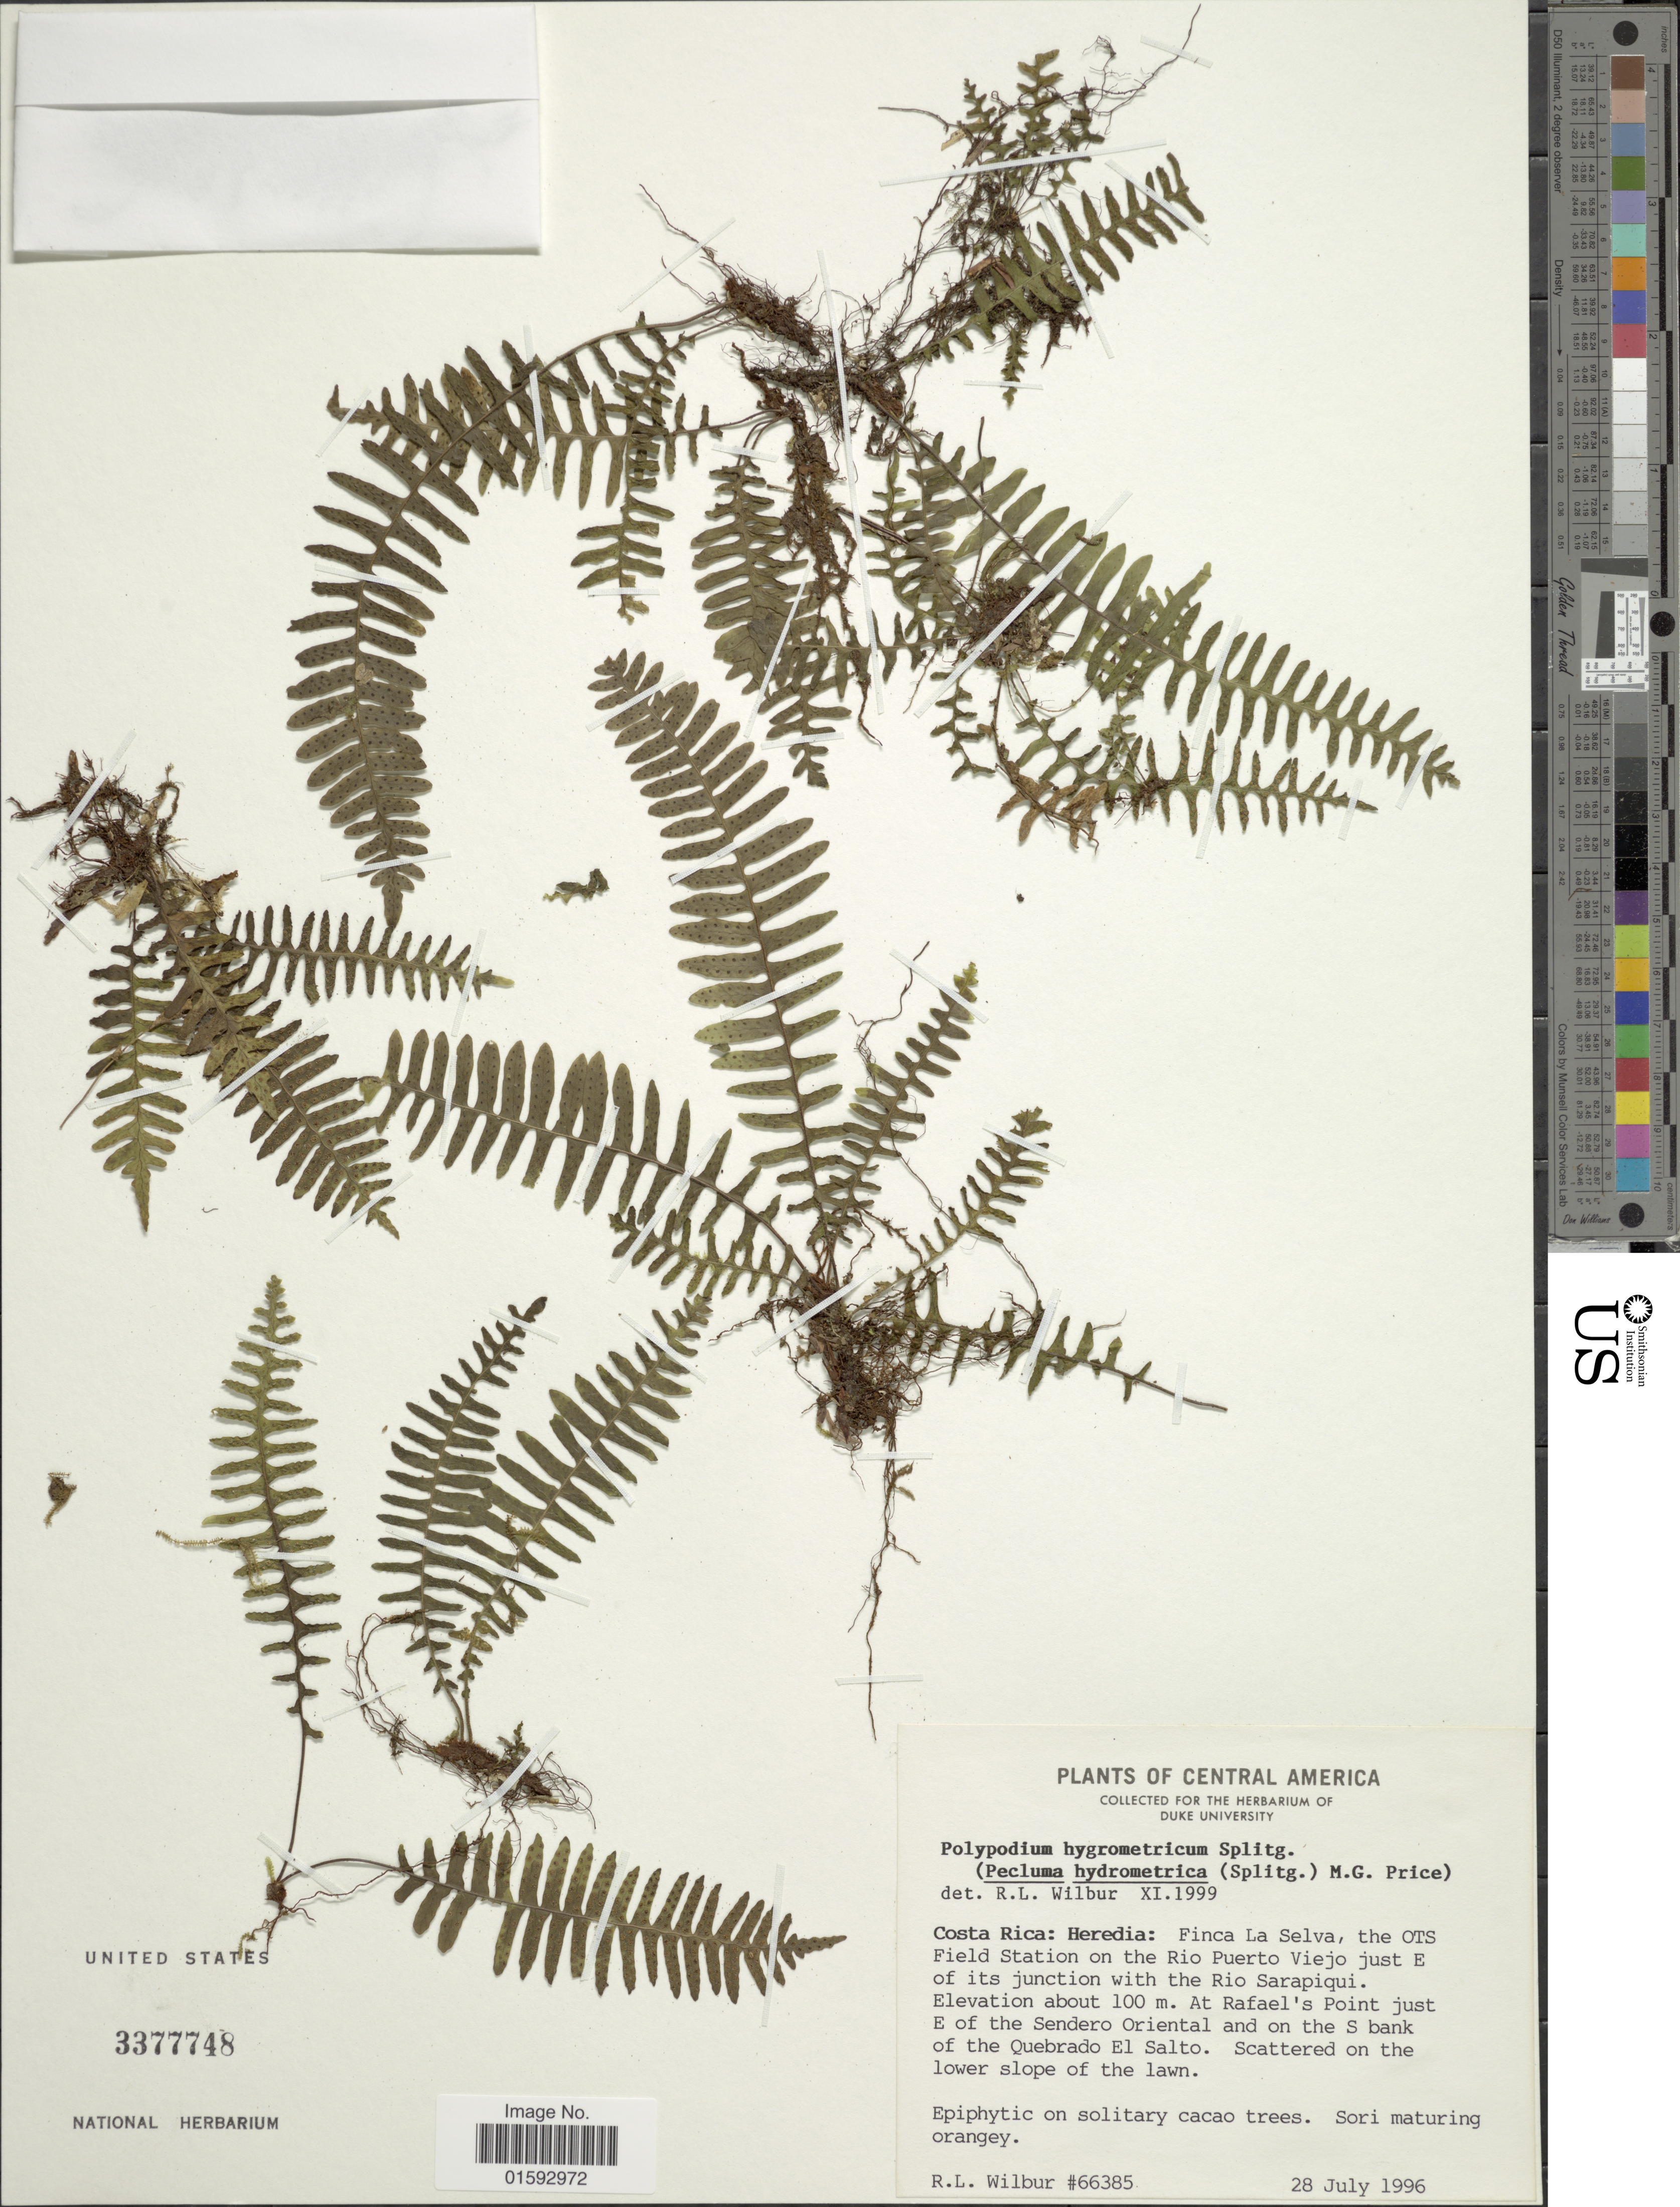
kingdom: Plantae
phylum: Tracheophyta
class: Polypodiopsida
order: Polypodiales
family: Polypodiaceae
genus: Pecluma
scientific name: Pecluma hygrometrica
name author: (Splitg.) M.G. Price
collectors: R. L. Wilbur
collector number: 66385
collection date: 1996-07-28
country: Costa Rica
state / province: Heredia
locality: Finca La Selva, the OTS Field Station on the Rio Puerto Viejo just E of its junction with the Rio Sarapiqui. At Rafael's point just E of the sendero Oriental and on the S bank of the Quebrado El Salto. Scattered on the lower slope of the lawn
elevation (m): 100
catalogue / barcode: US 3377748